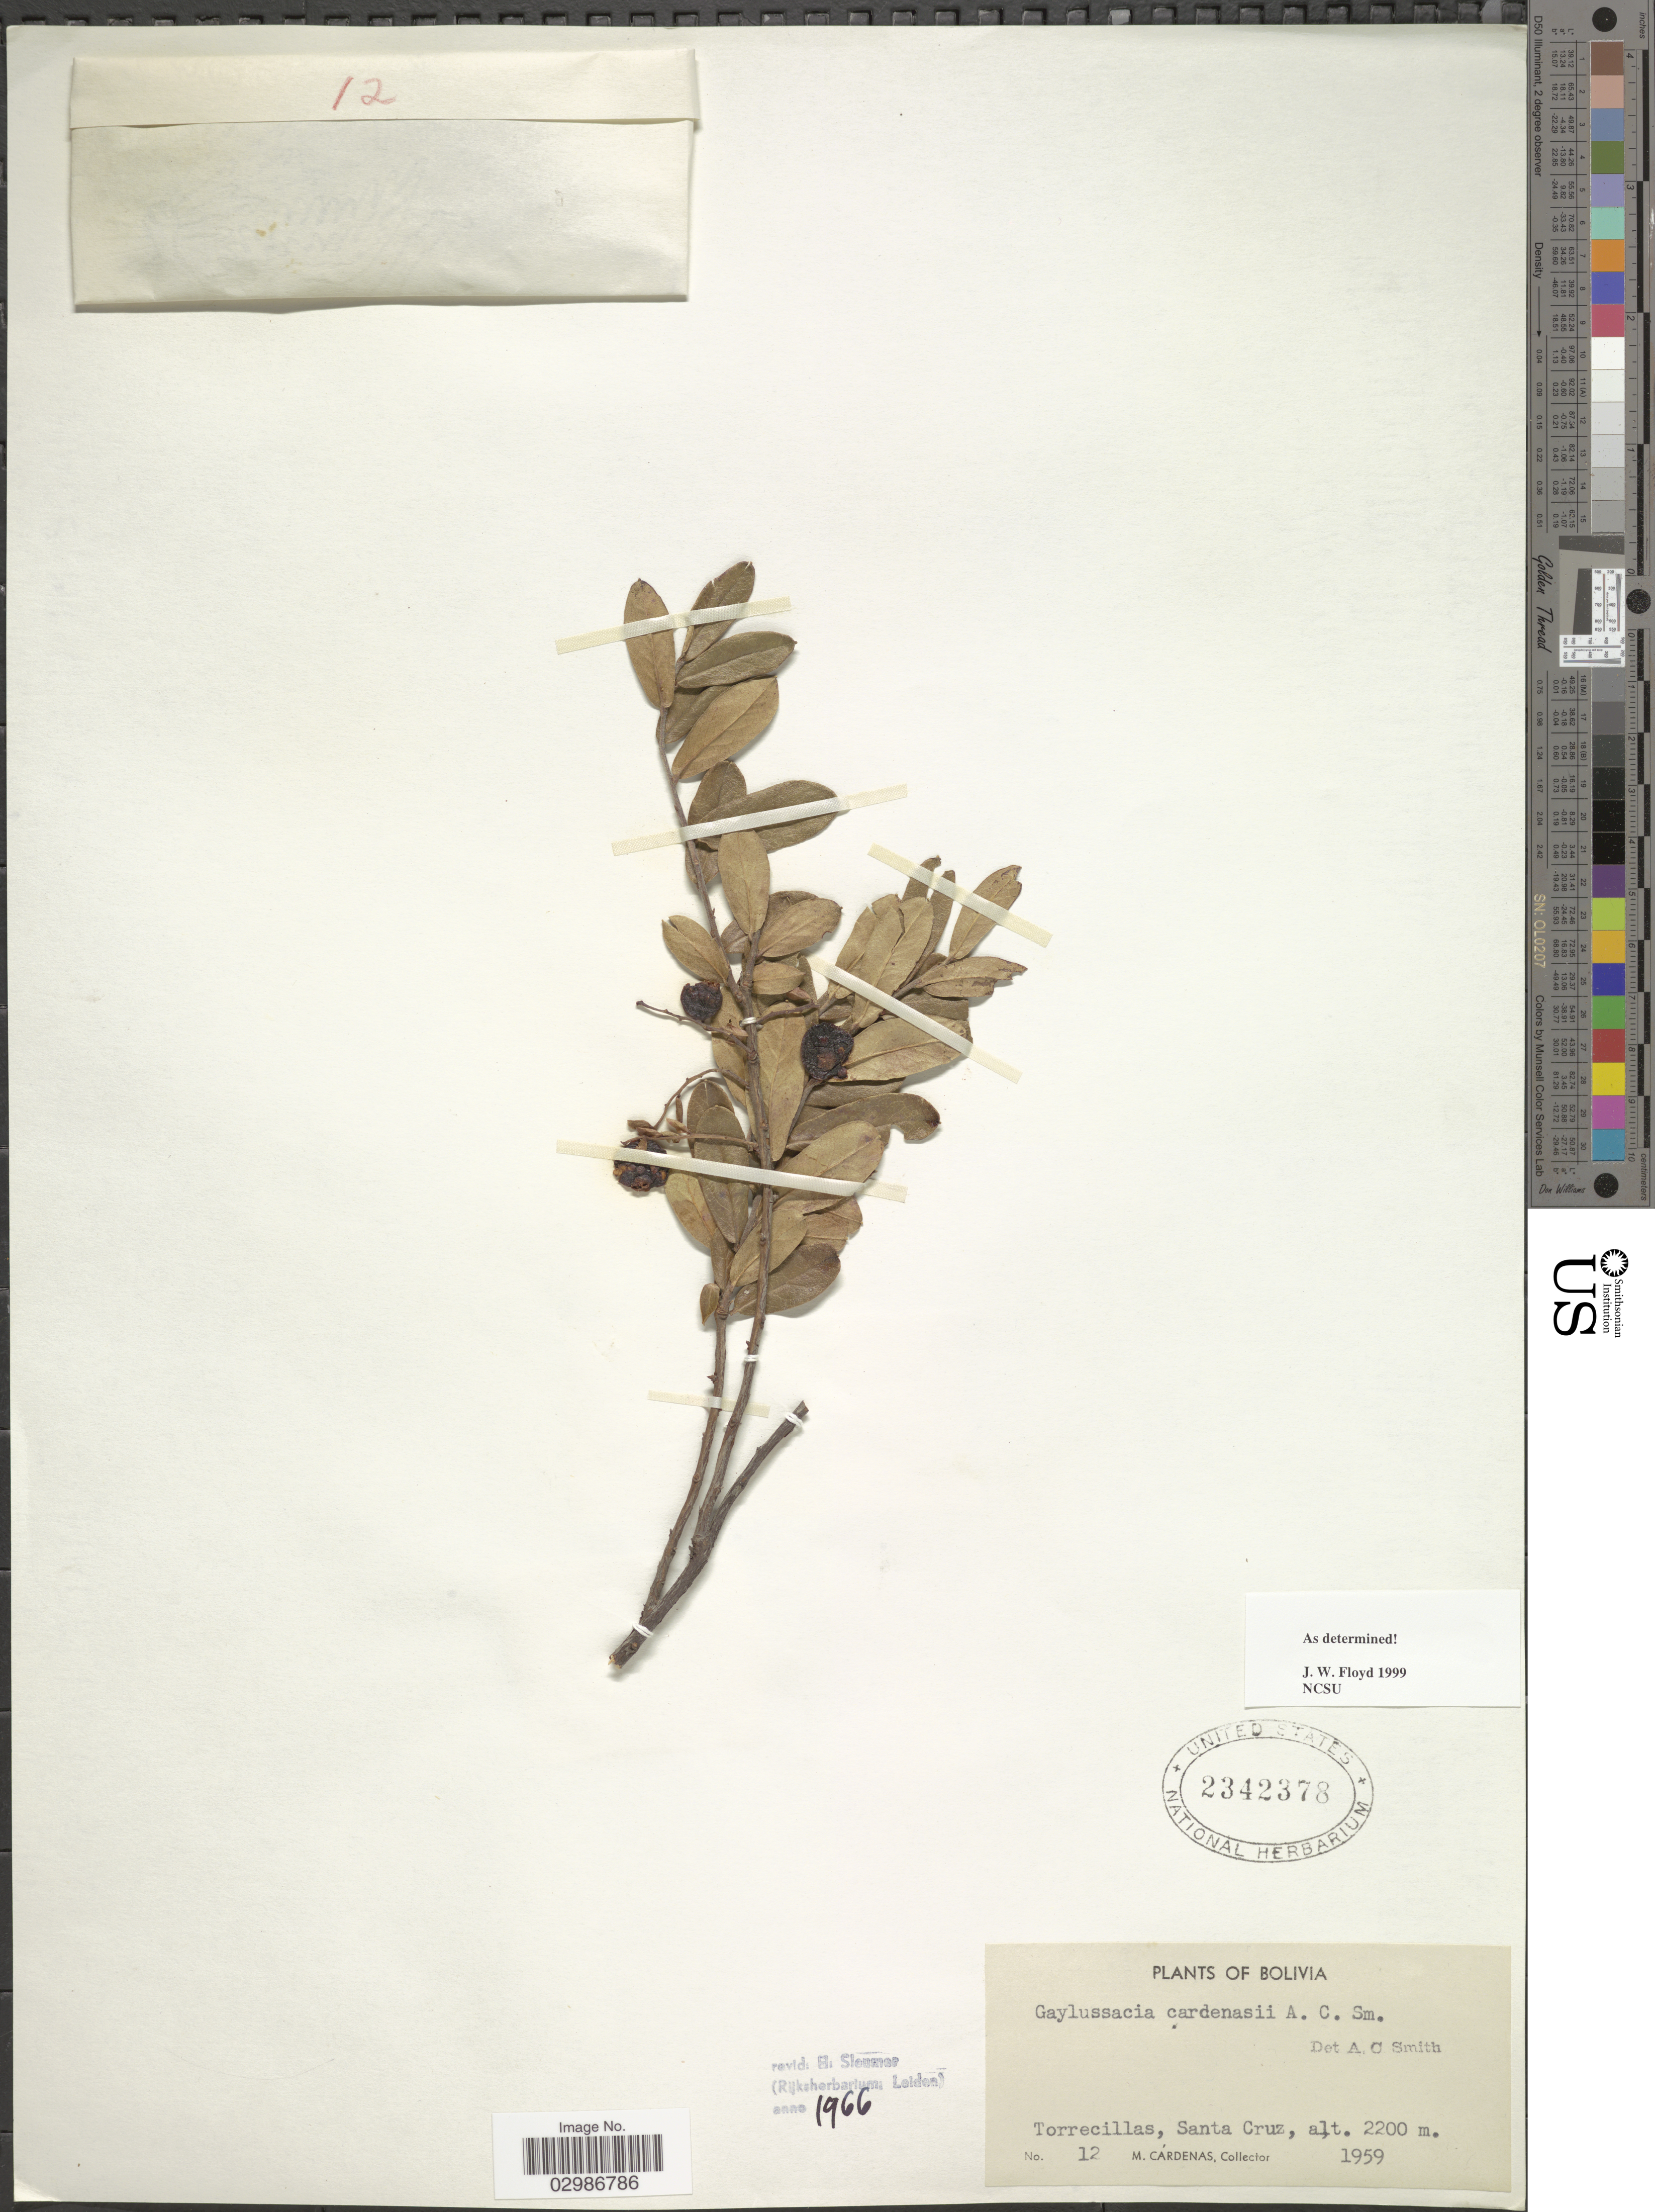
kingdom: Plantae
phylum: Tracheophyta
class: Magnoliopsida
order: Ericales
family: Ericaceae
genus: Gaylussacia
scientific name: Gaylussacia cardenasii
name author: A.C. Sm.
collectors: M. Cárdenas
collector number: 12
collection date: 1959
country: Bolivia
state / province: Santa Cruz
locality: Torrecillas.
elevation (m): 2200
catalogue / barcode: US 2342378